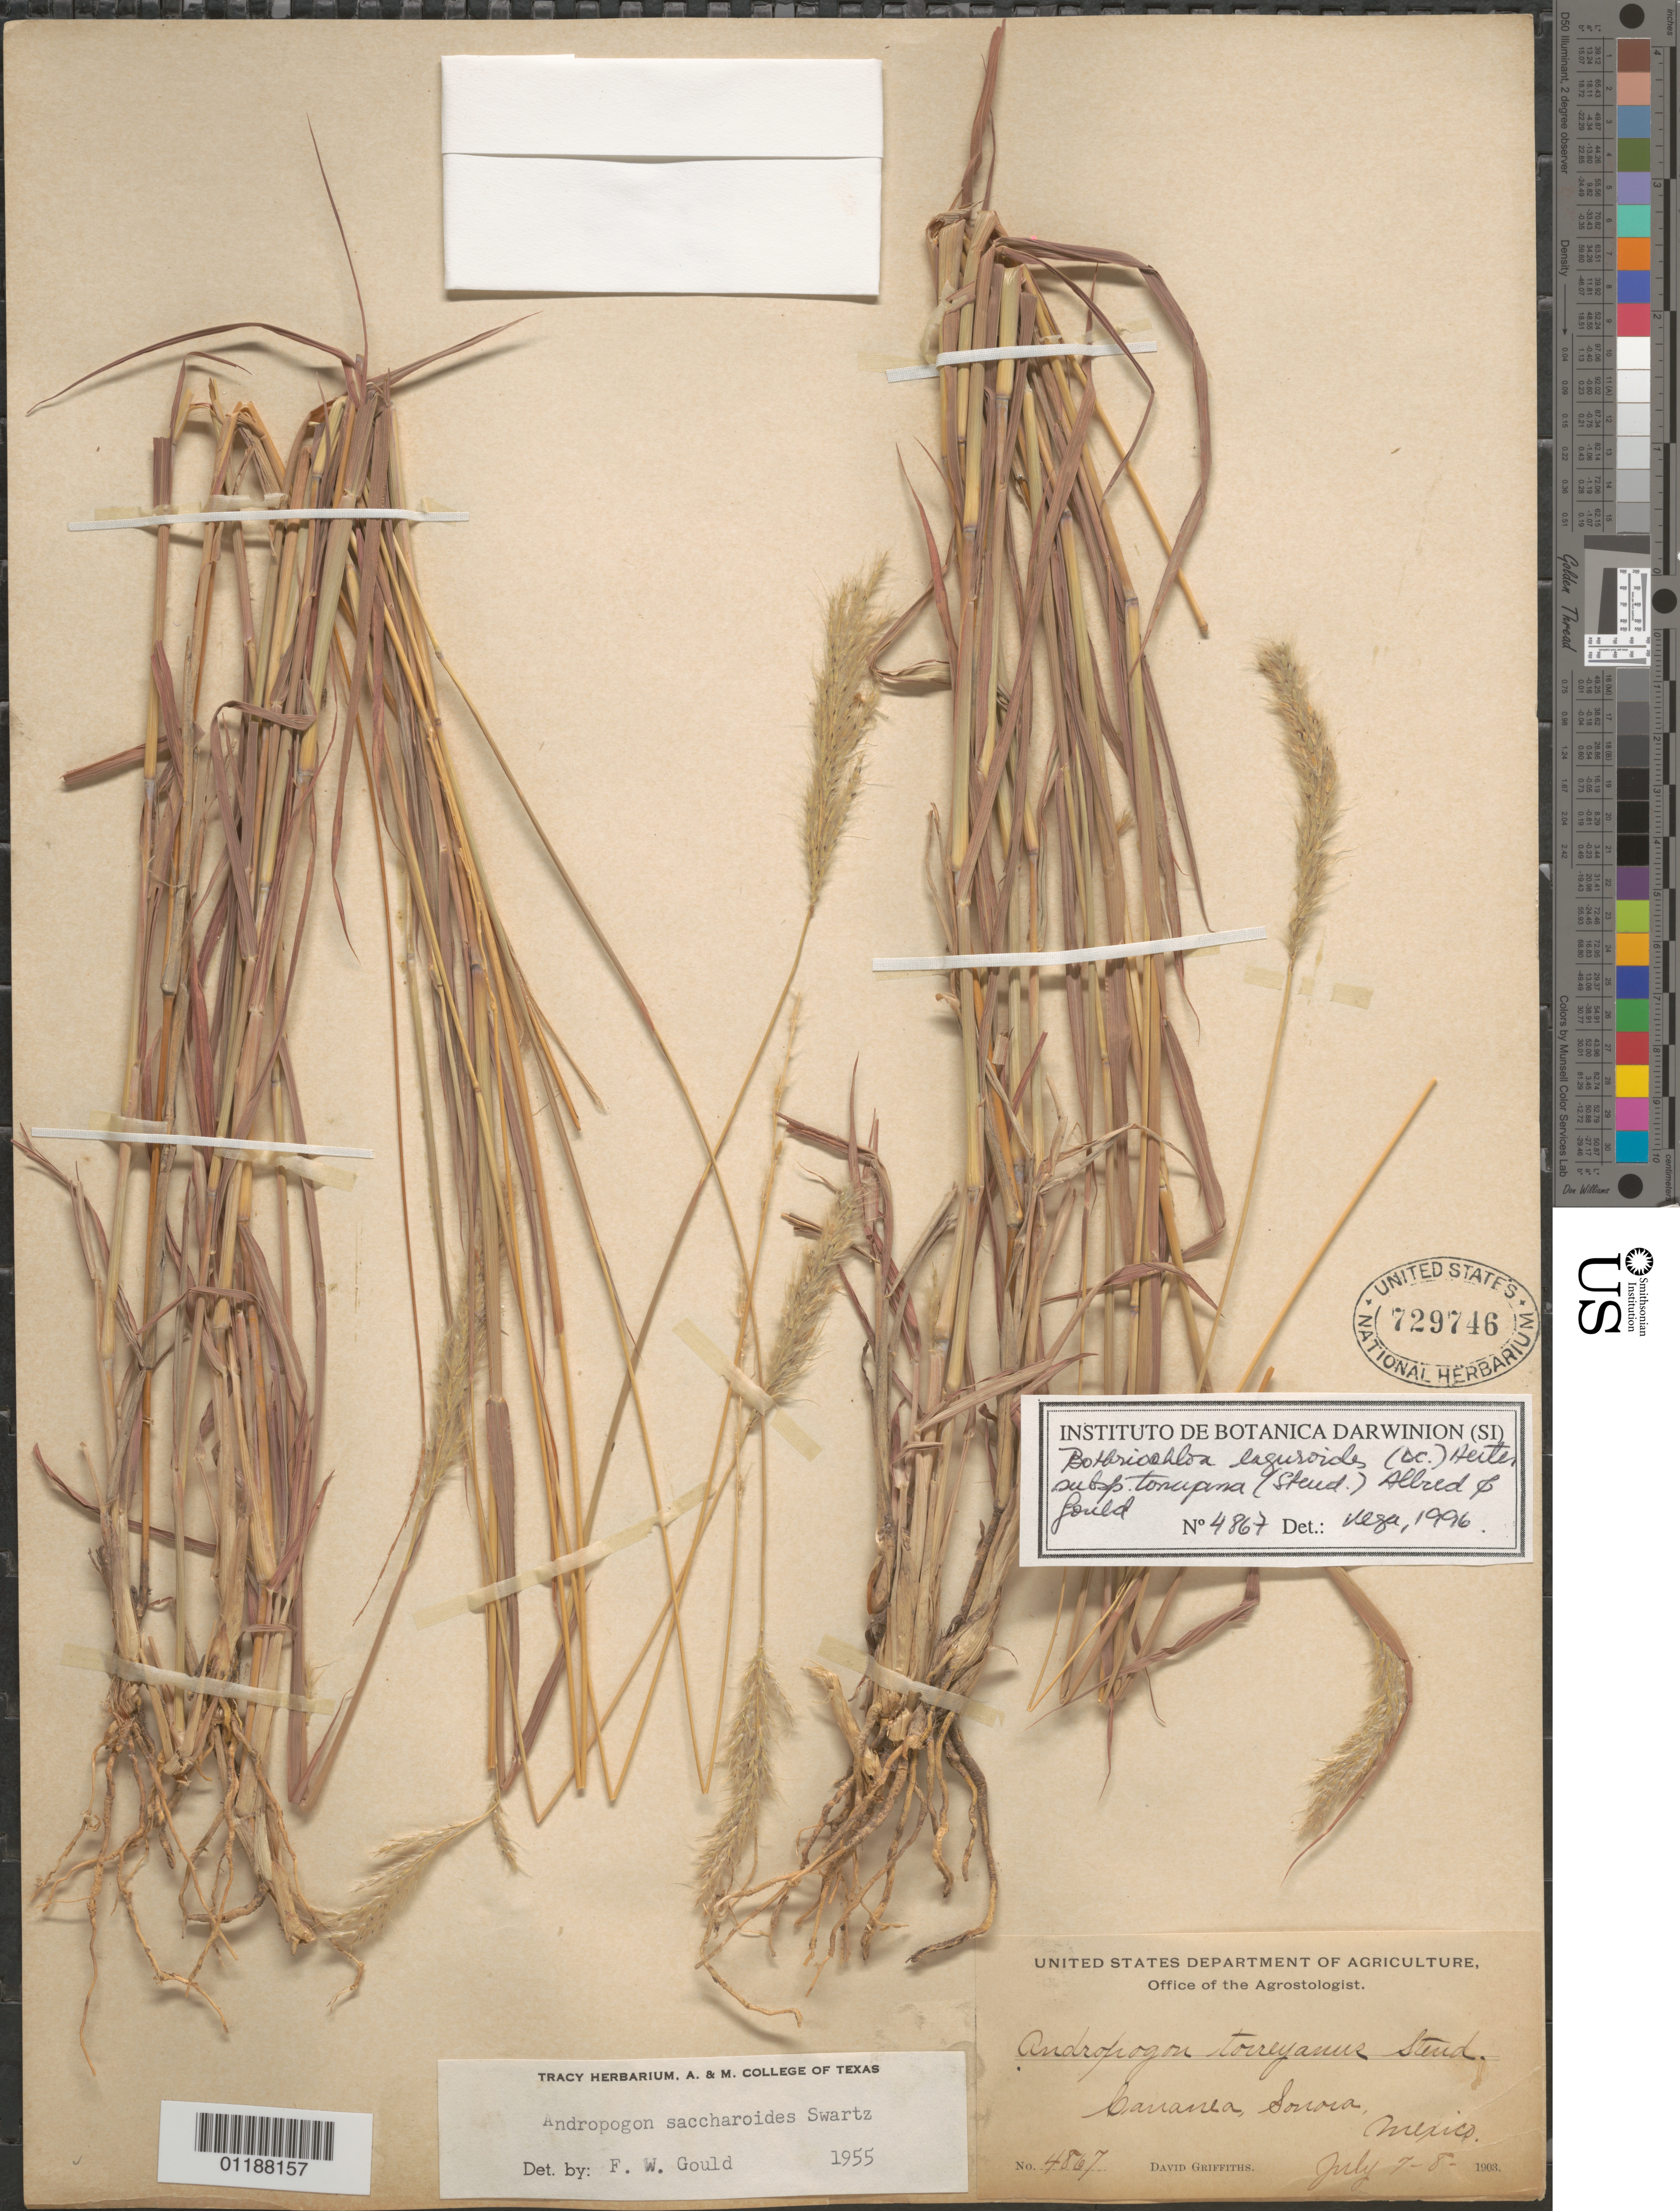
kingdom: Plantae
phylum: Tracheophyta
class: Liliopsida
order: Poales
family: Poaceae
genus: Bothriochloa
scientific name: Bothriochloa laguroides subsp. torreyana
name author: (Steud.) Allred & Gould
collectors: D. Griffiths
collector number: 4867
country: Mexico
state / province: Sonora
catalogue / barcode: US 729746